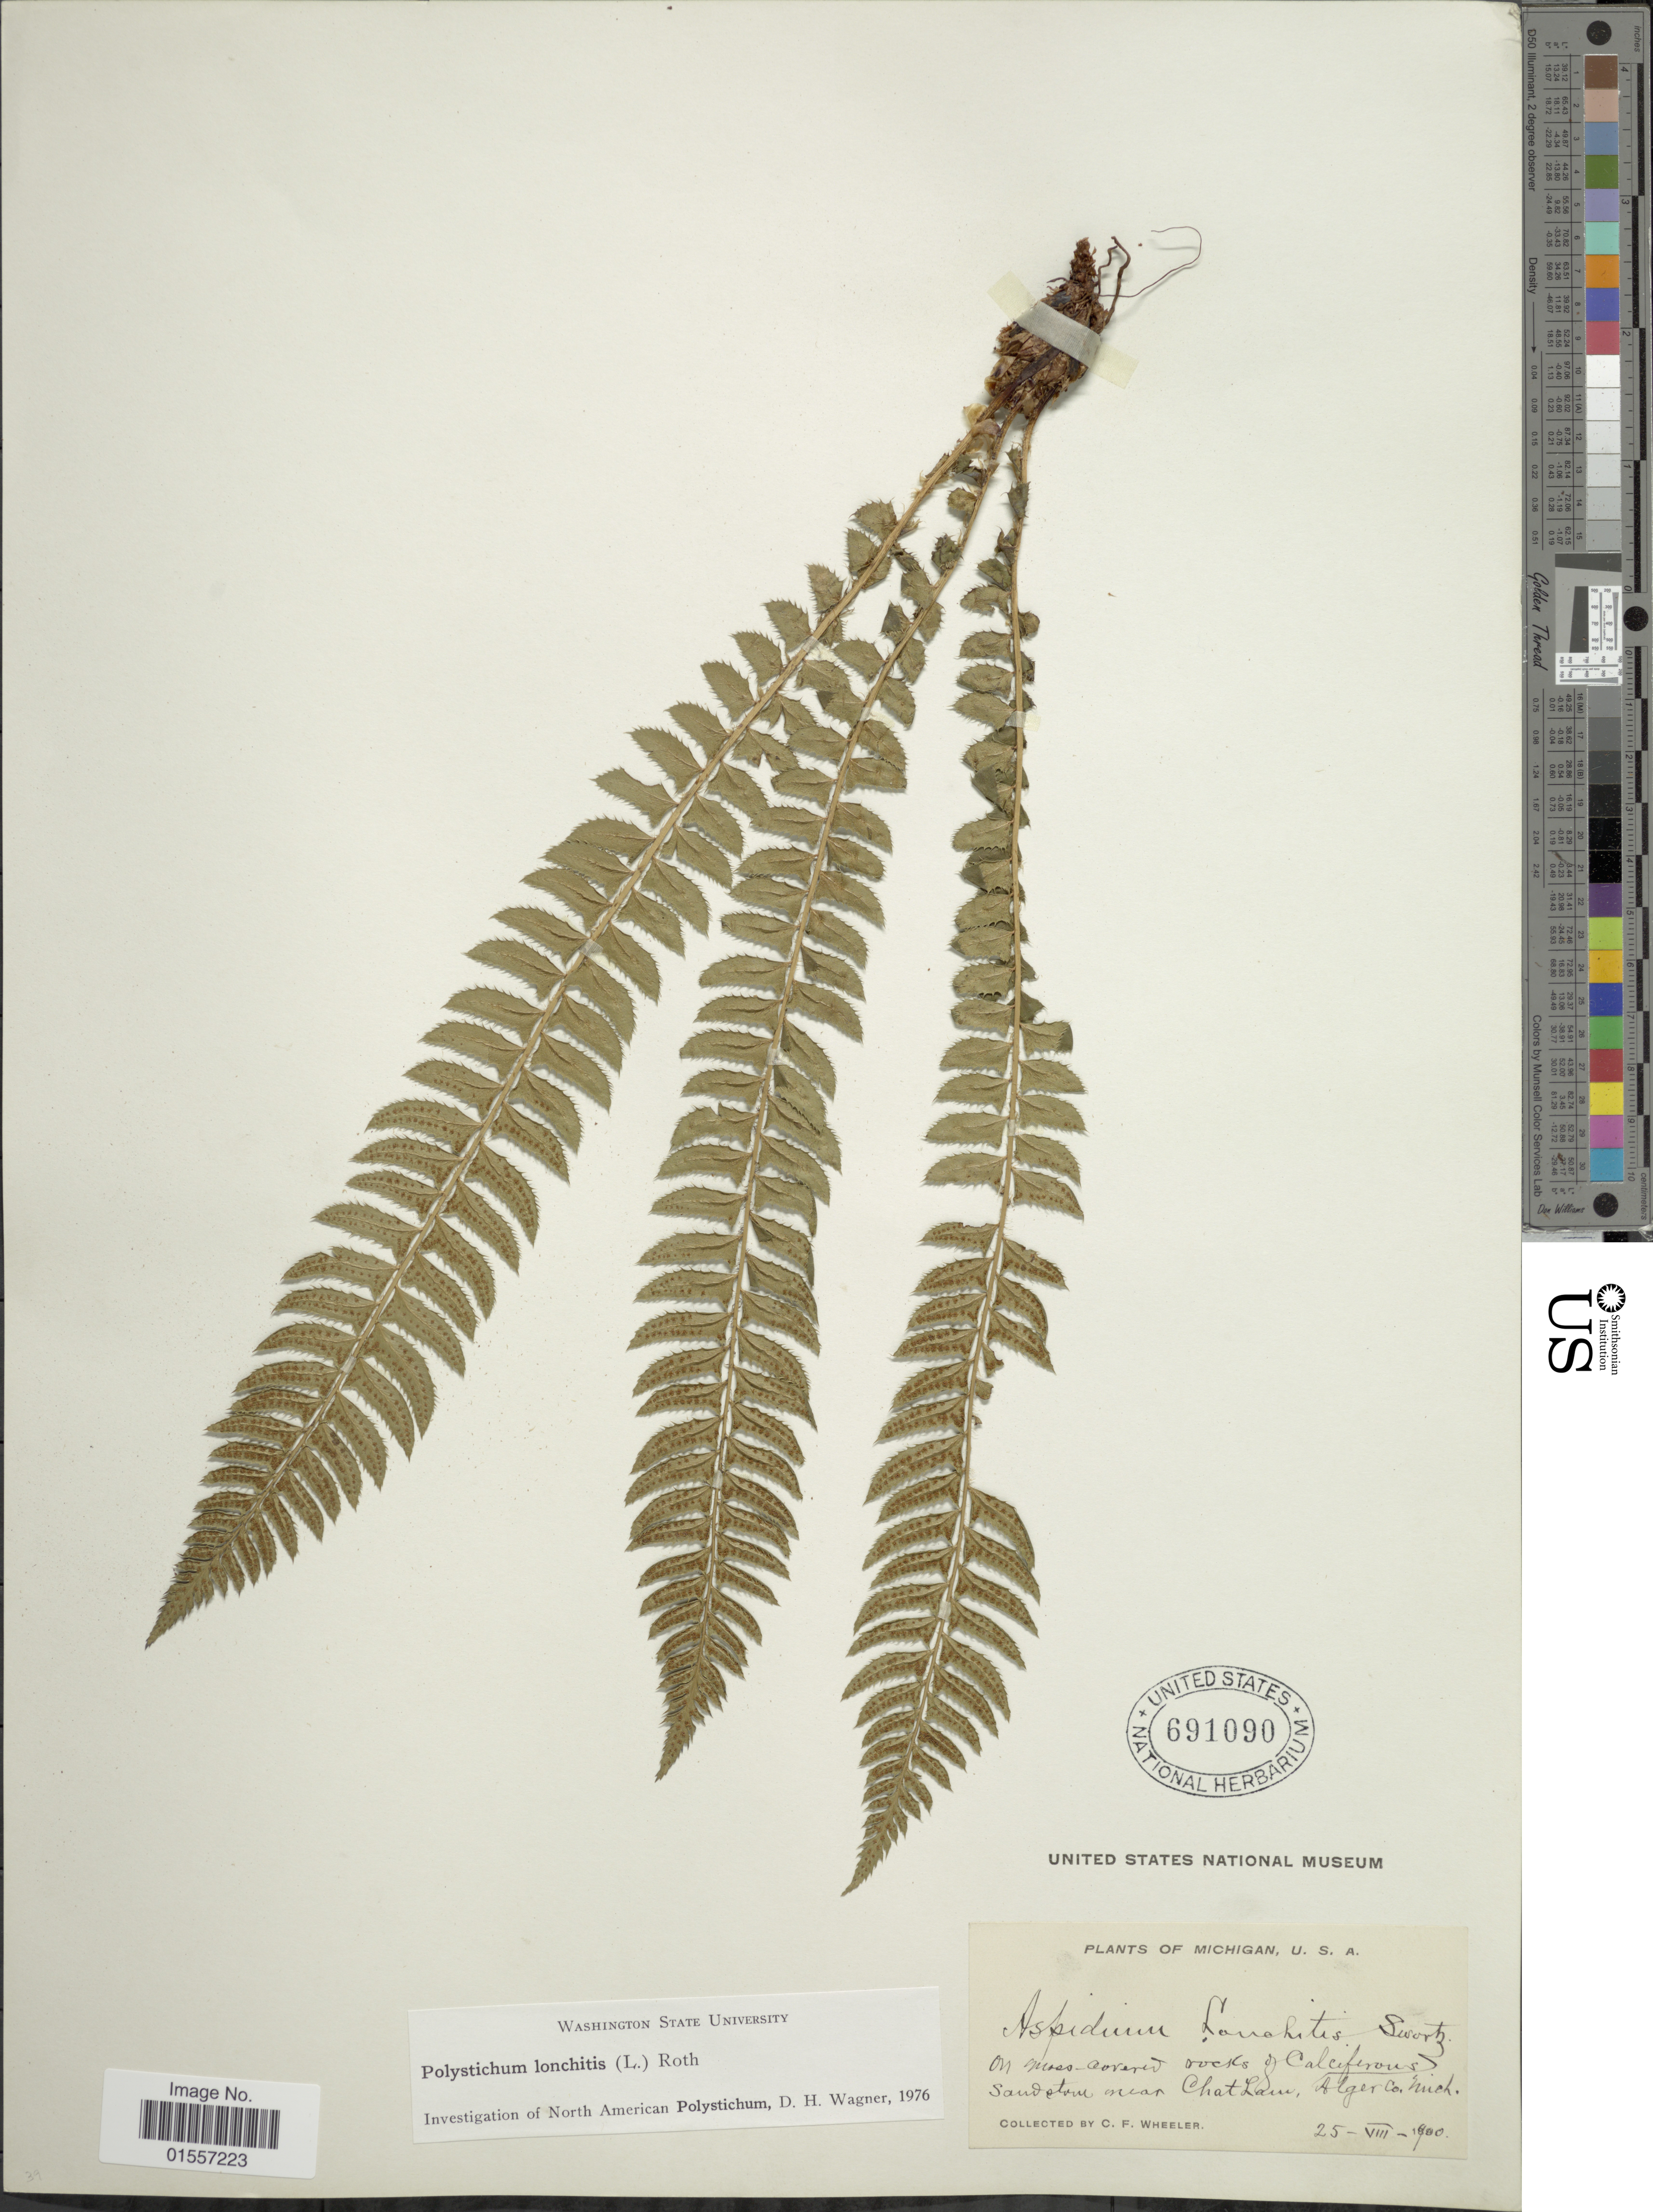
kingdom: Plantae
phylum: Tracheophyta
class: Polypodiopsida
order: Polypodiales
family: Dryopteridaceae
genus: Polystichum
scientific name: Polystichum lonchitis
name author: (Roth) L.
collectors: C. Wheeler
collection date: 1900-08-25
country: United States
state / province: Michigan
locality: Om moss covered rocks of Calciferous, Sandstone near Chat Lam, Alger Co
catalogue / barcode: US 691090